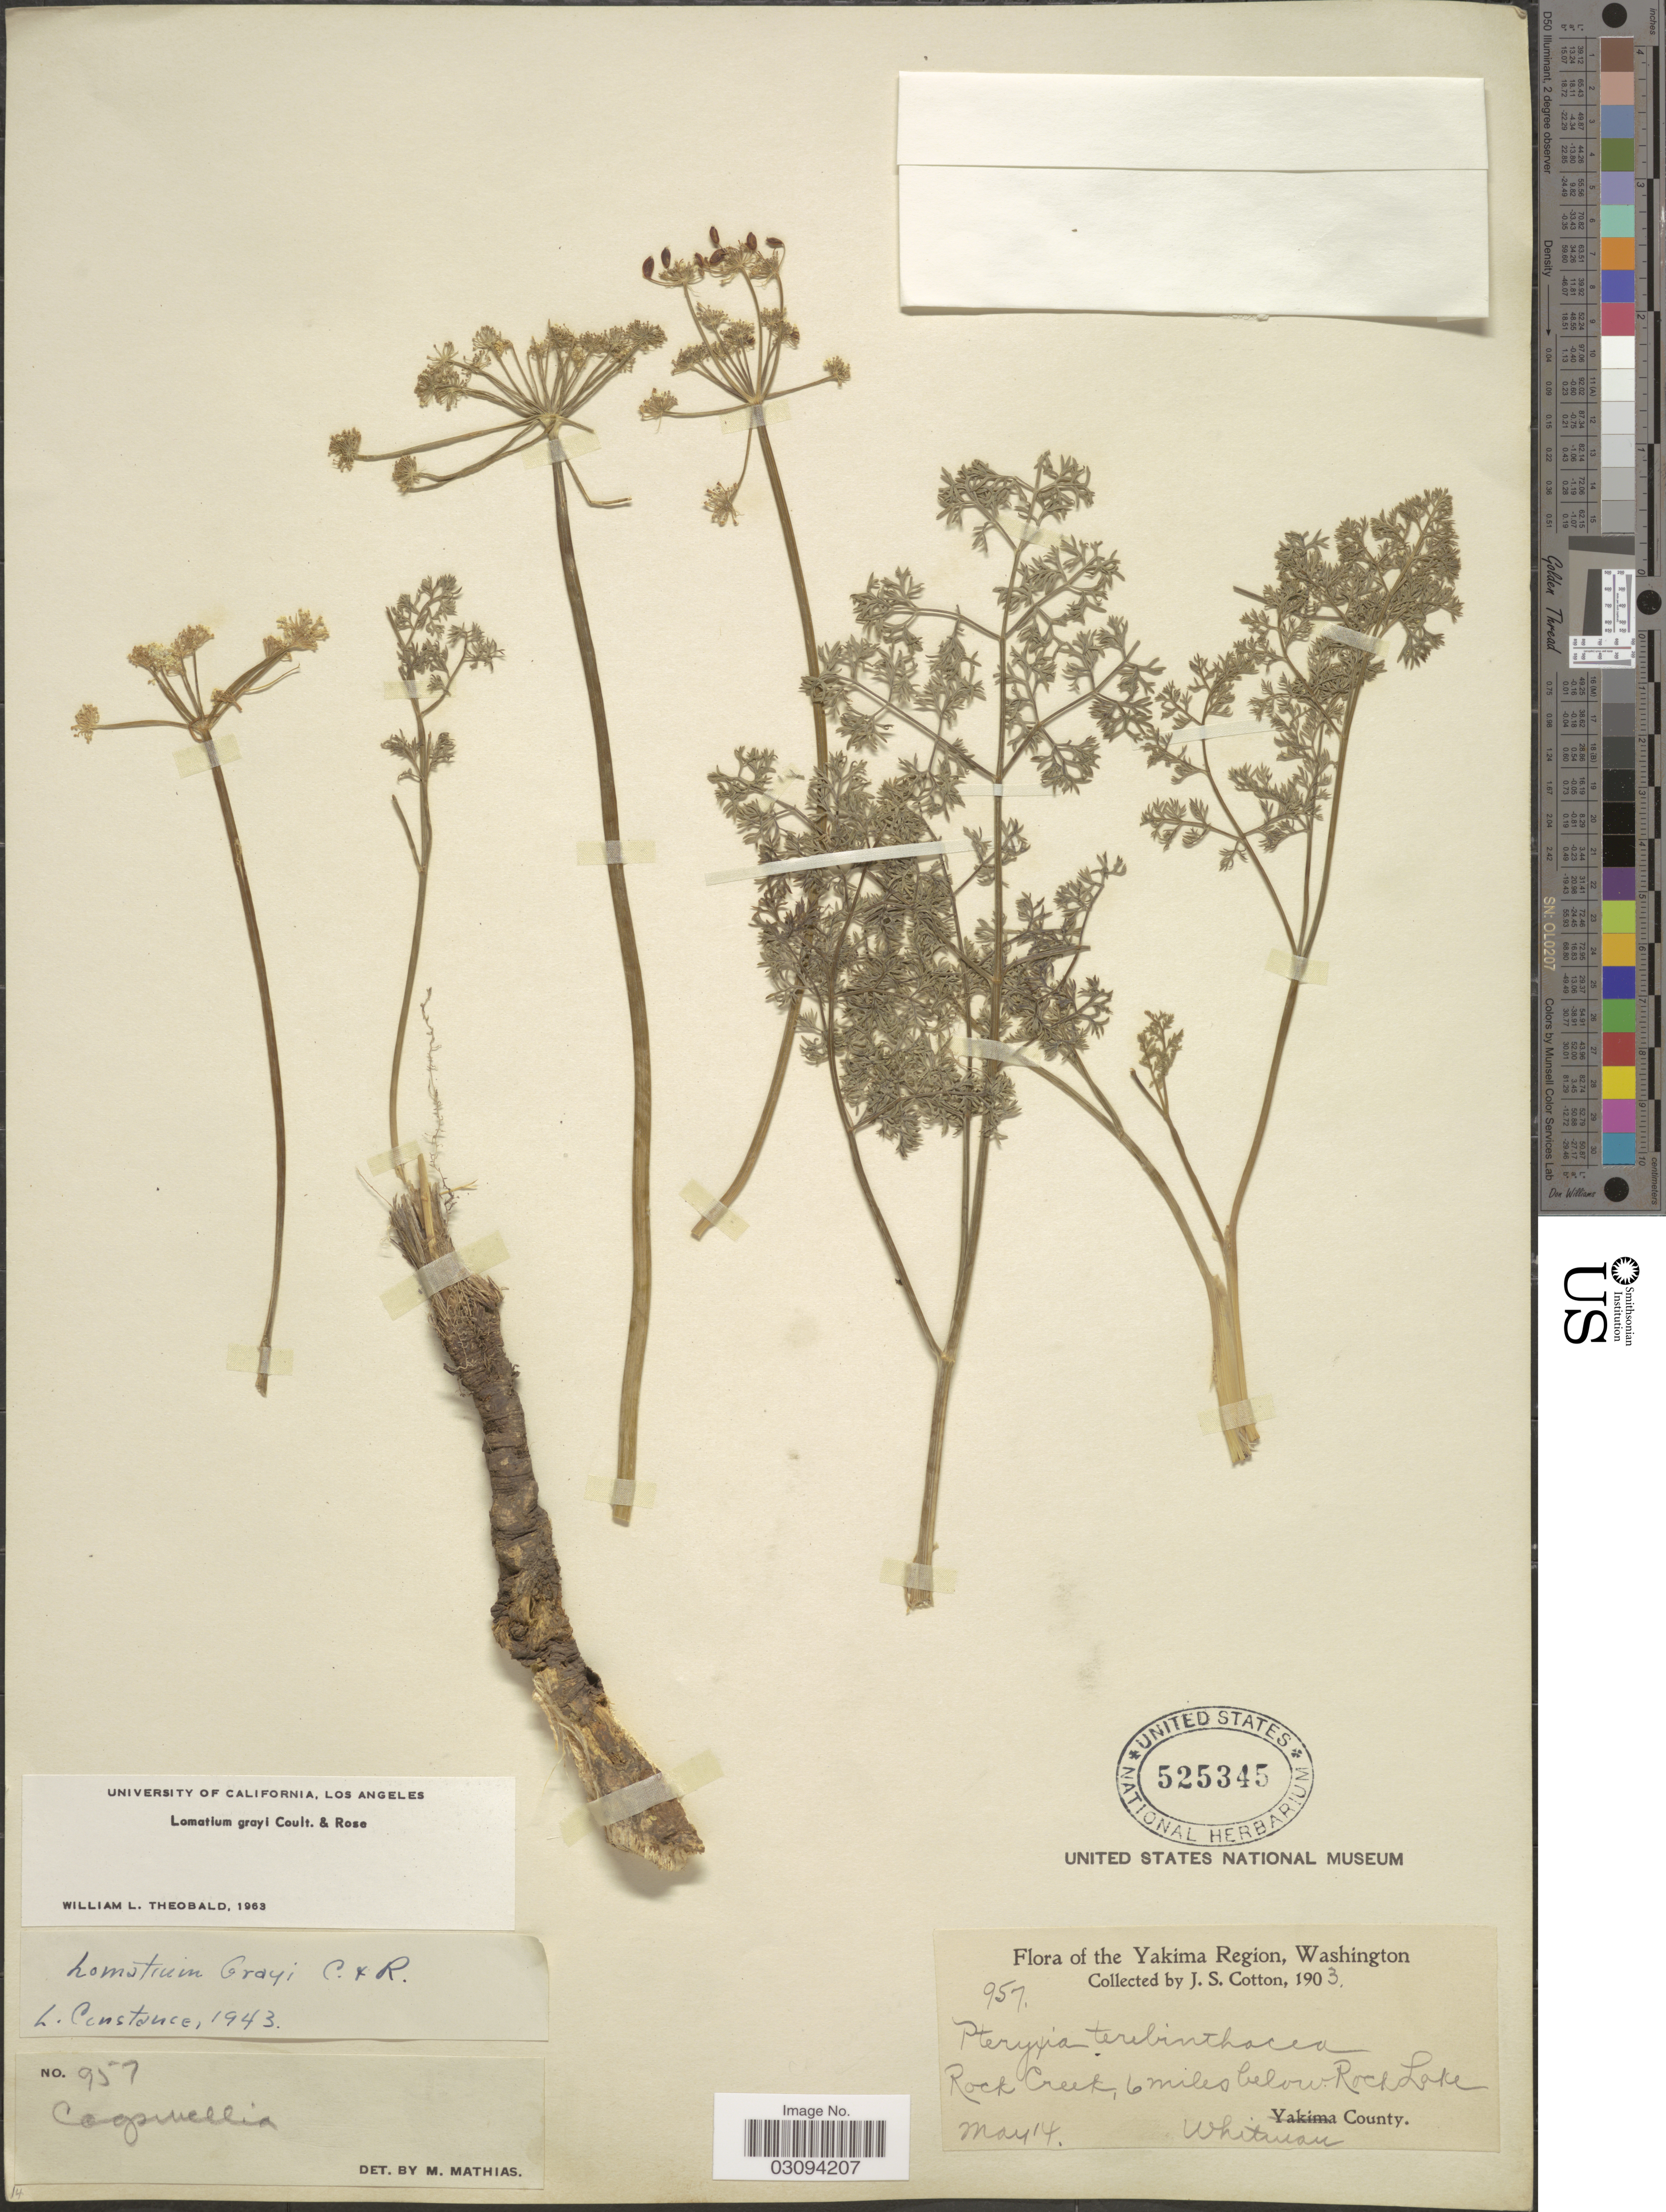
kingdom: Plantae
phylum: Tracheophyta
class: Magnoliopsida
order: Apiales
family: Apiaceae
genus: Lomatium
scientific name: Lomatium grayi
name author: (J.M. Coult. & Rose) J.M. Coult. & Rose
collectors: J. S. Cotton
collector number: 957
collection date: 1903-05-14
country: United States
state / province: Washington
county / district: Whitman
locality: The Yakima Region. Rock Creek, 6 miles below Rock Lake. Whitman County.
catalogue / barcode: US 525345